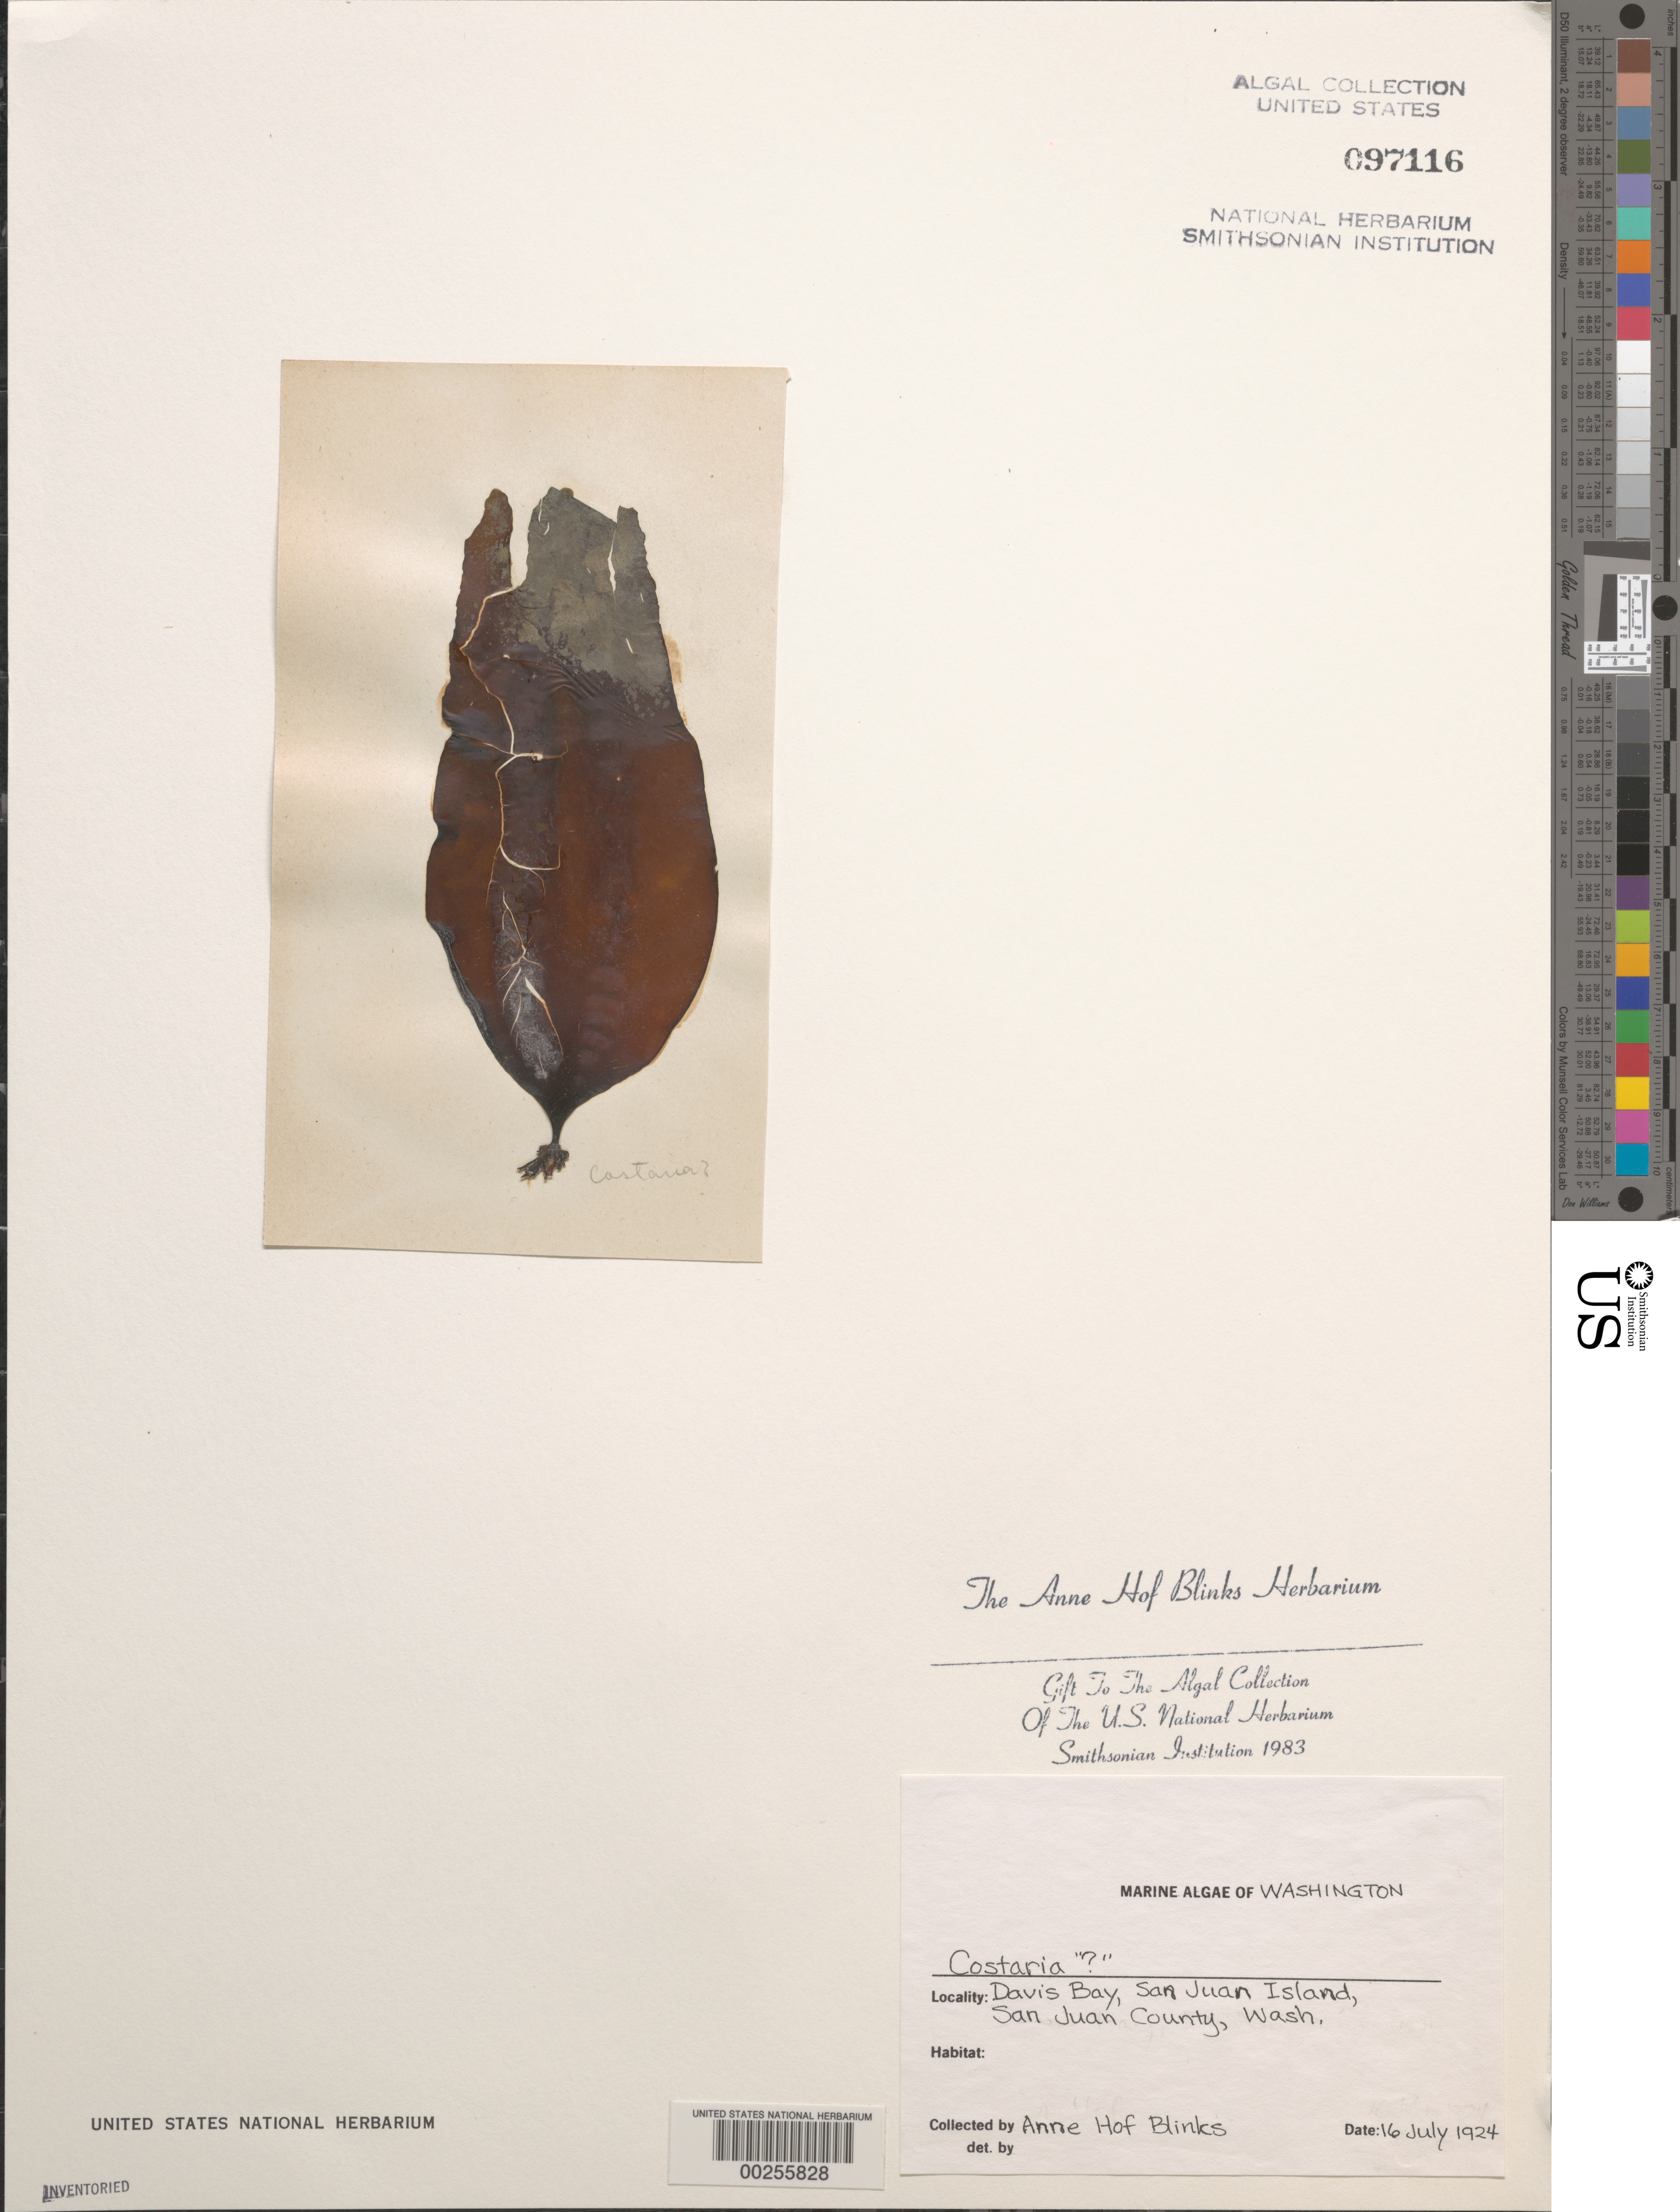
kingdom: Chromista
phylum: Ochrophyta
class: Phaeophyceae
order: Laminariales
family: Costariaceae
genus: Costaria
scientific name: Costaria sp.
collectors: A. Blinks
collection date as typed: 16 Jul 1924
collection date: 1924-07-16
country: United States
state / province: Washington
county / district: San Juan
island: San Juan Island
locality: Davis Bay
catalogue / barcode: US 97116